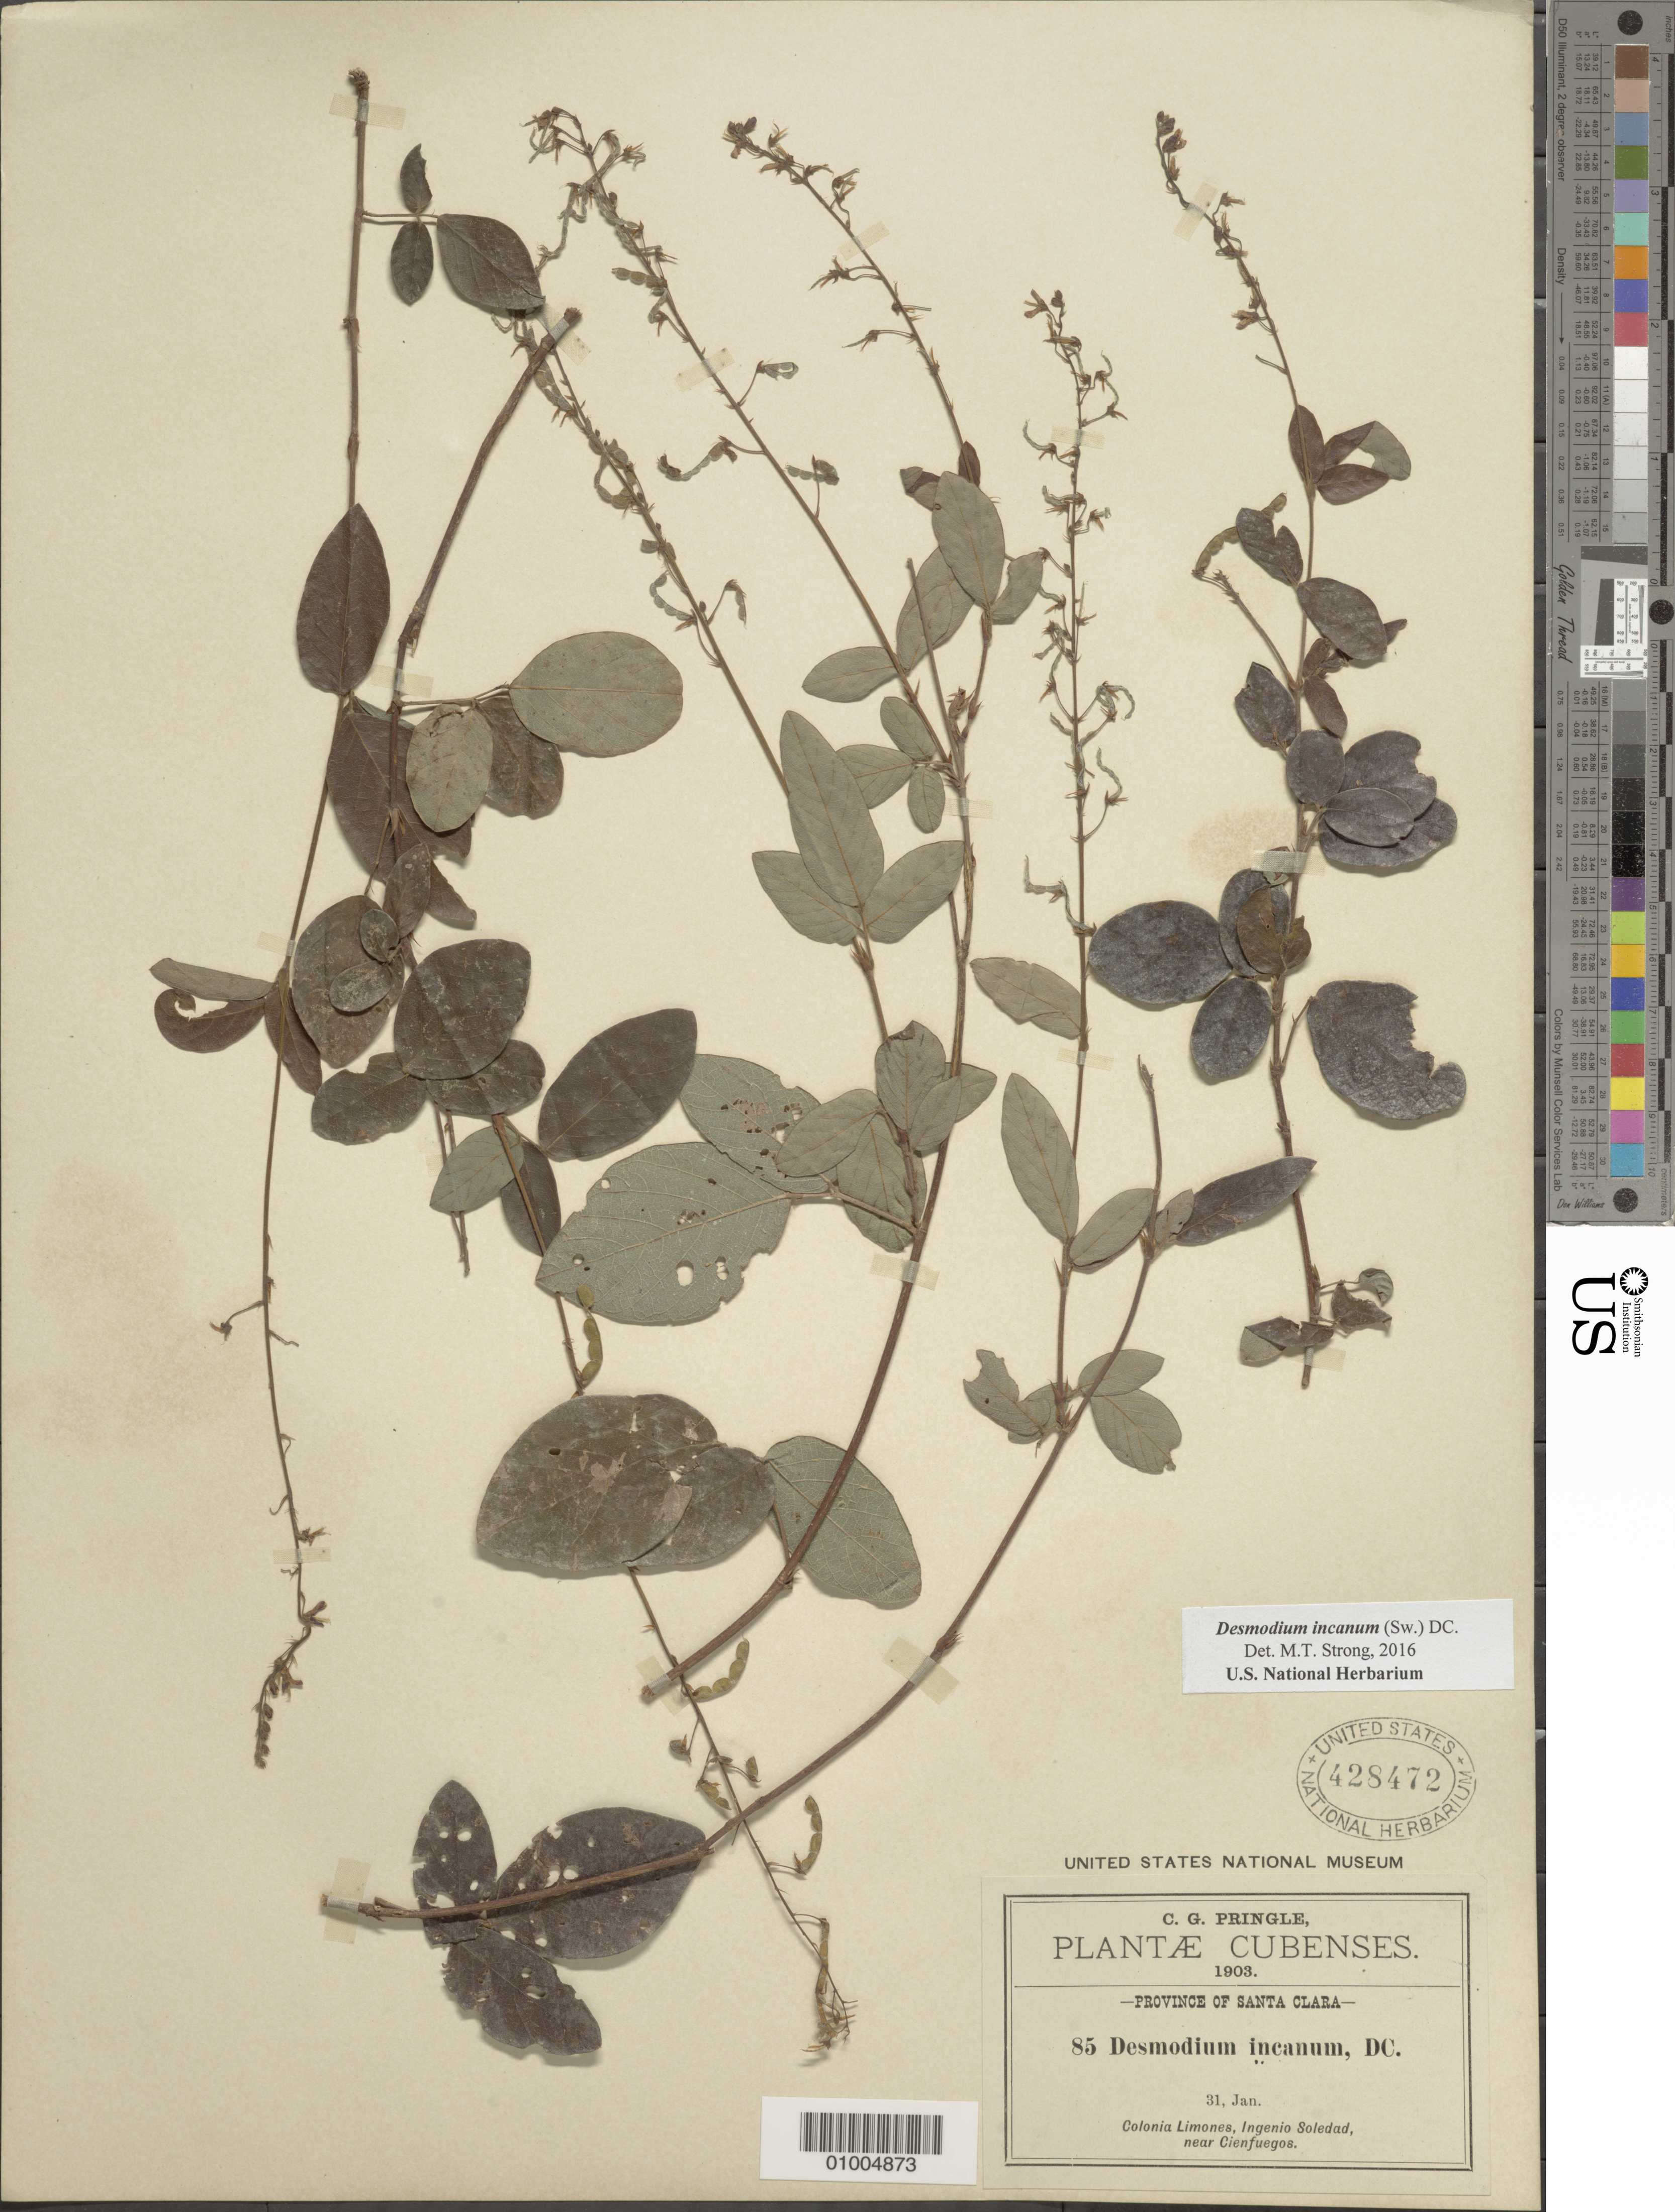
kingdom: Plantae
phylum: Tracheophyta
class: Magnoliopsida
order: Fabales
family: Fabaceae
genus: Desmodium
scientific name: Desmodium incanum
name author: (Sw.) DC.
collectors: C. G. Pringle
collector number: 85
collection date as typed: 31 Jan 1903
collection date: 1903-01-31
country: Cuba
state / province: Cienfuegos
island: Cuba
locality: Cienfuegos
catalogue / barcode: US 428472